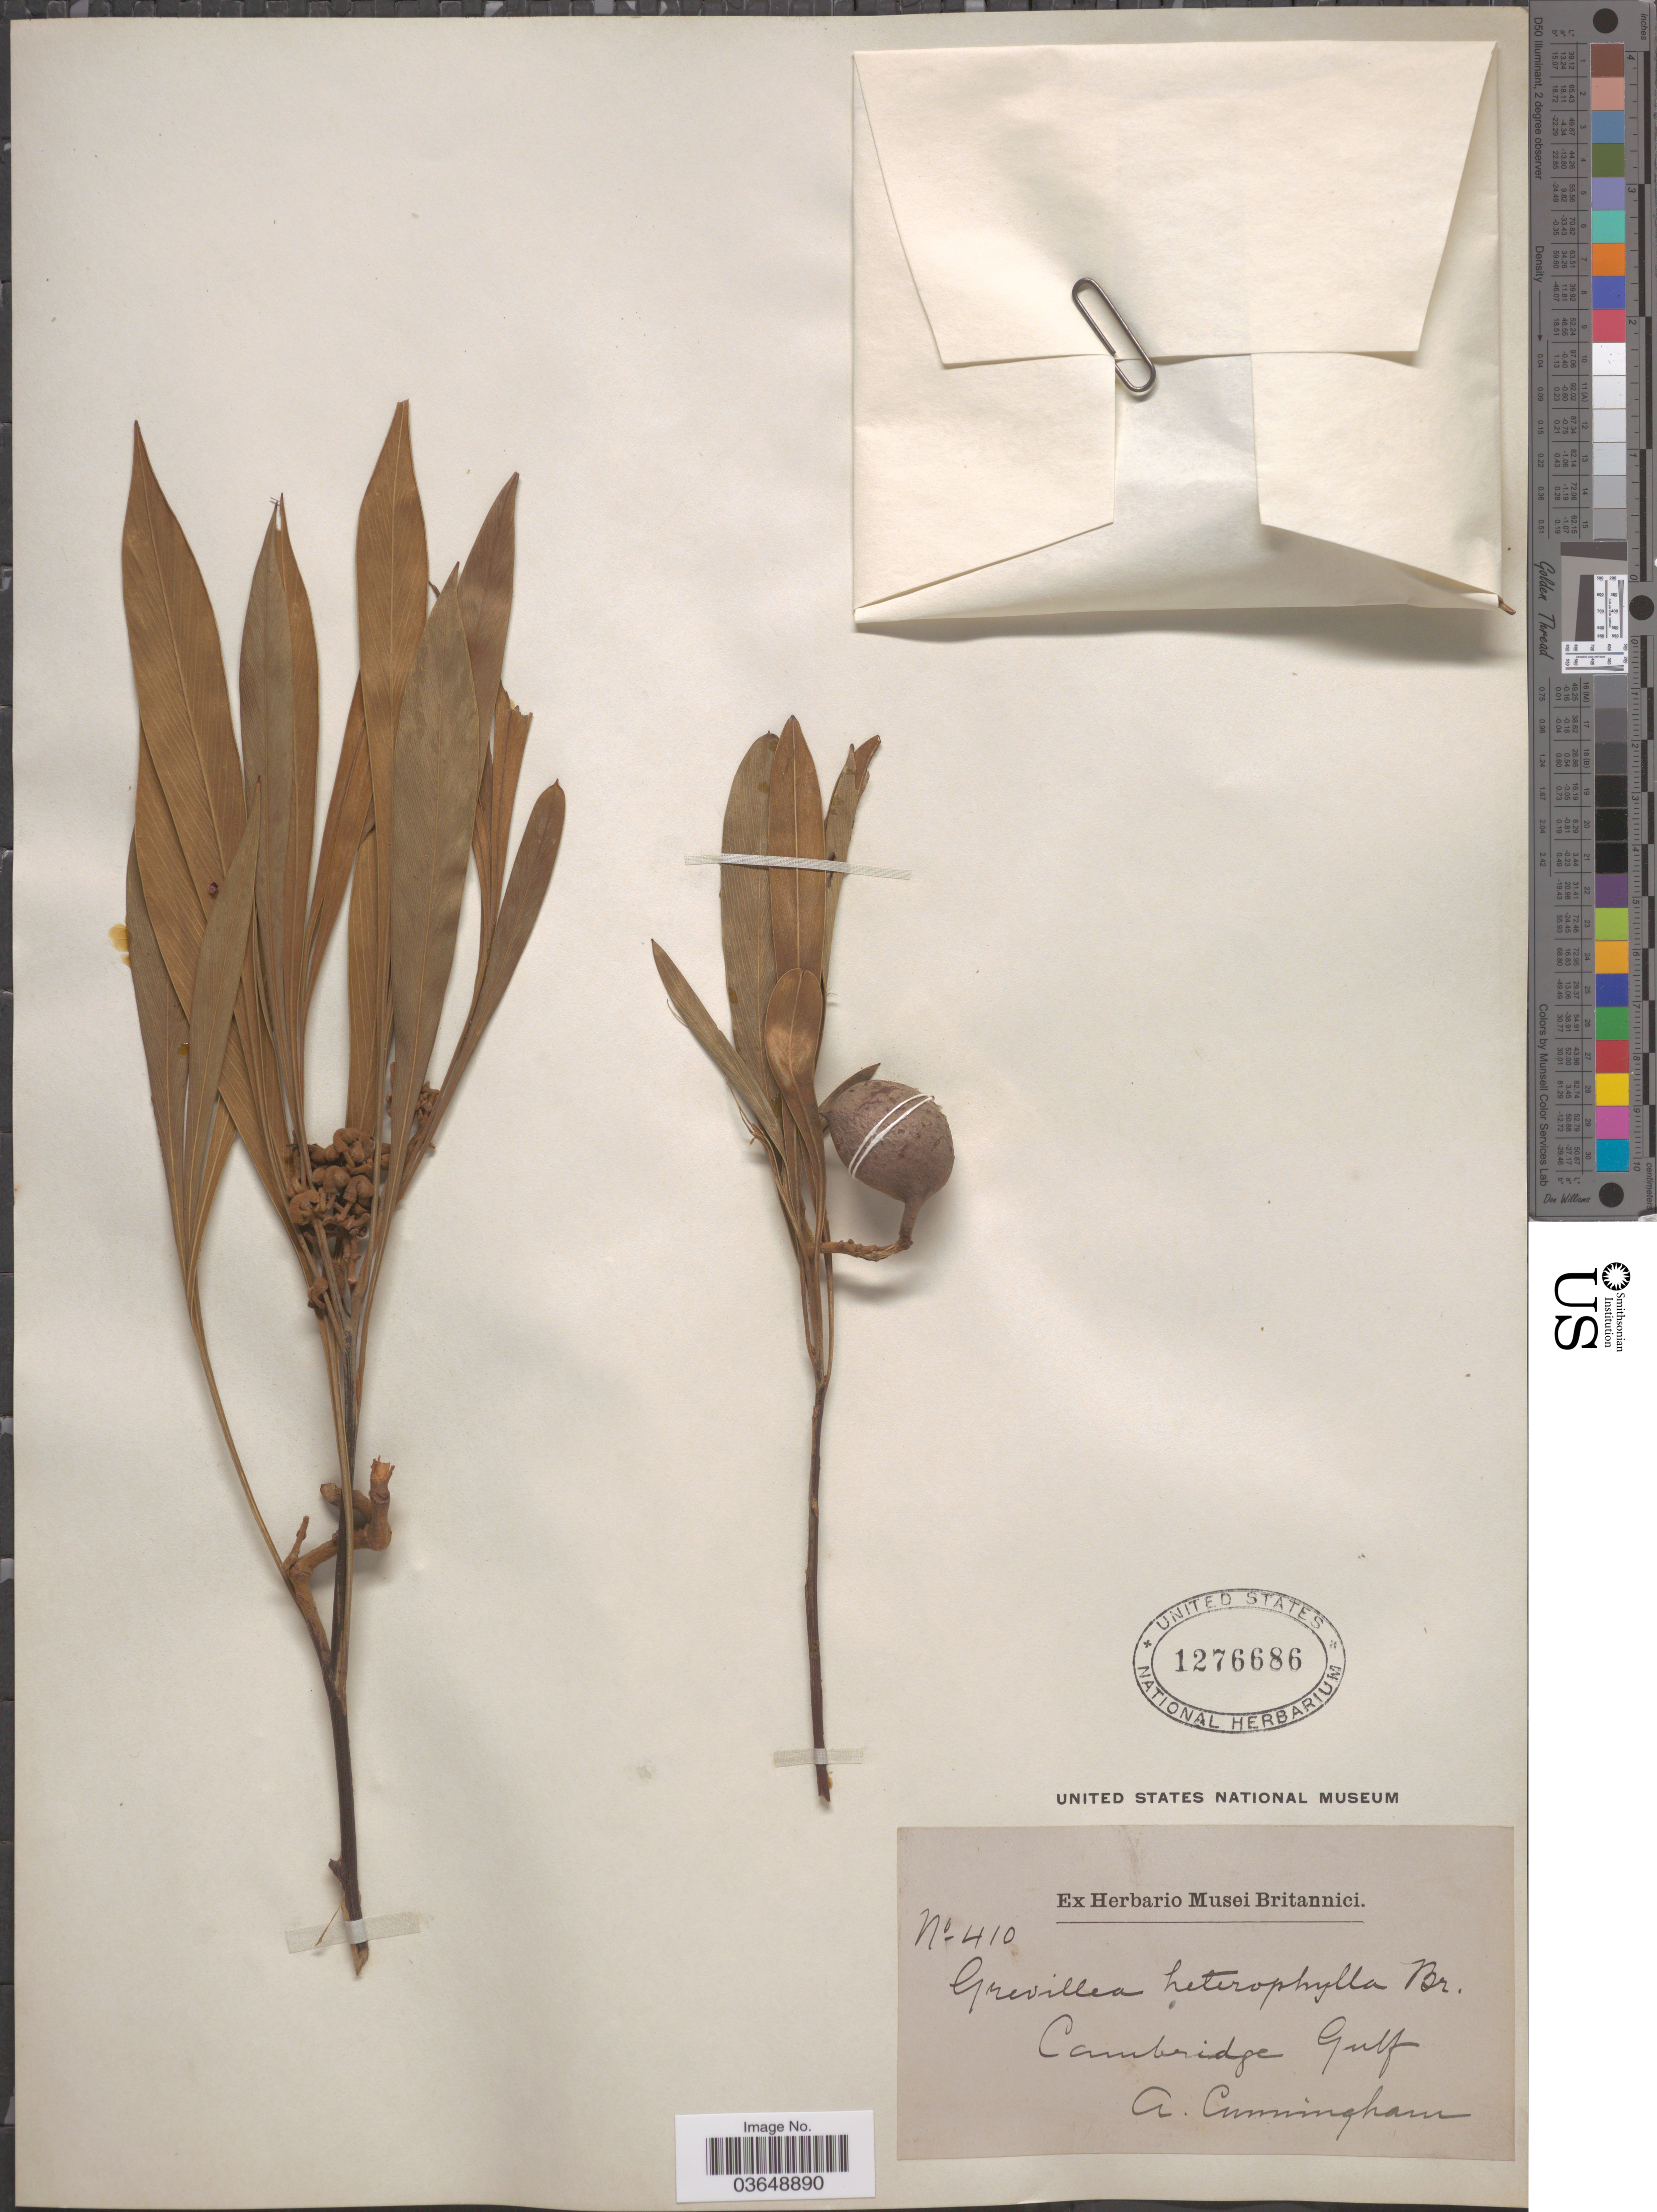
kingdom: Plantae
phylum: Tracheophyta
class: Magnoliopsida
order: Proteales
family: Proteaceae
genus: Grevillea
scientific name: Grevillea heterophylla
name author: A. Cunn. ex R. Br.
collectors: A. Cunningham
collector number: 410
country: Australia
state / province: Western Australia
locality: Campbridge Gulf.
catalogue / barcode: US 1276686